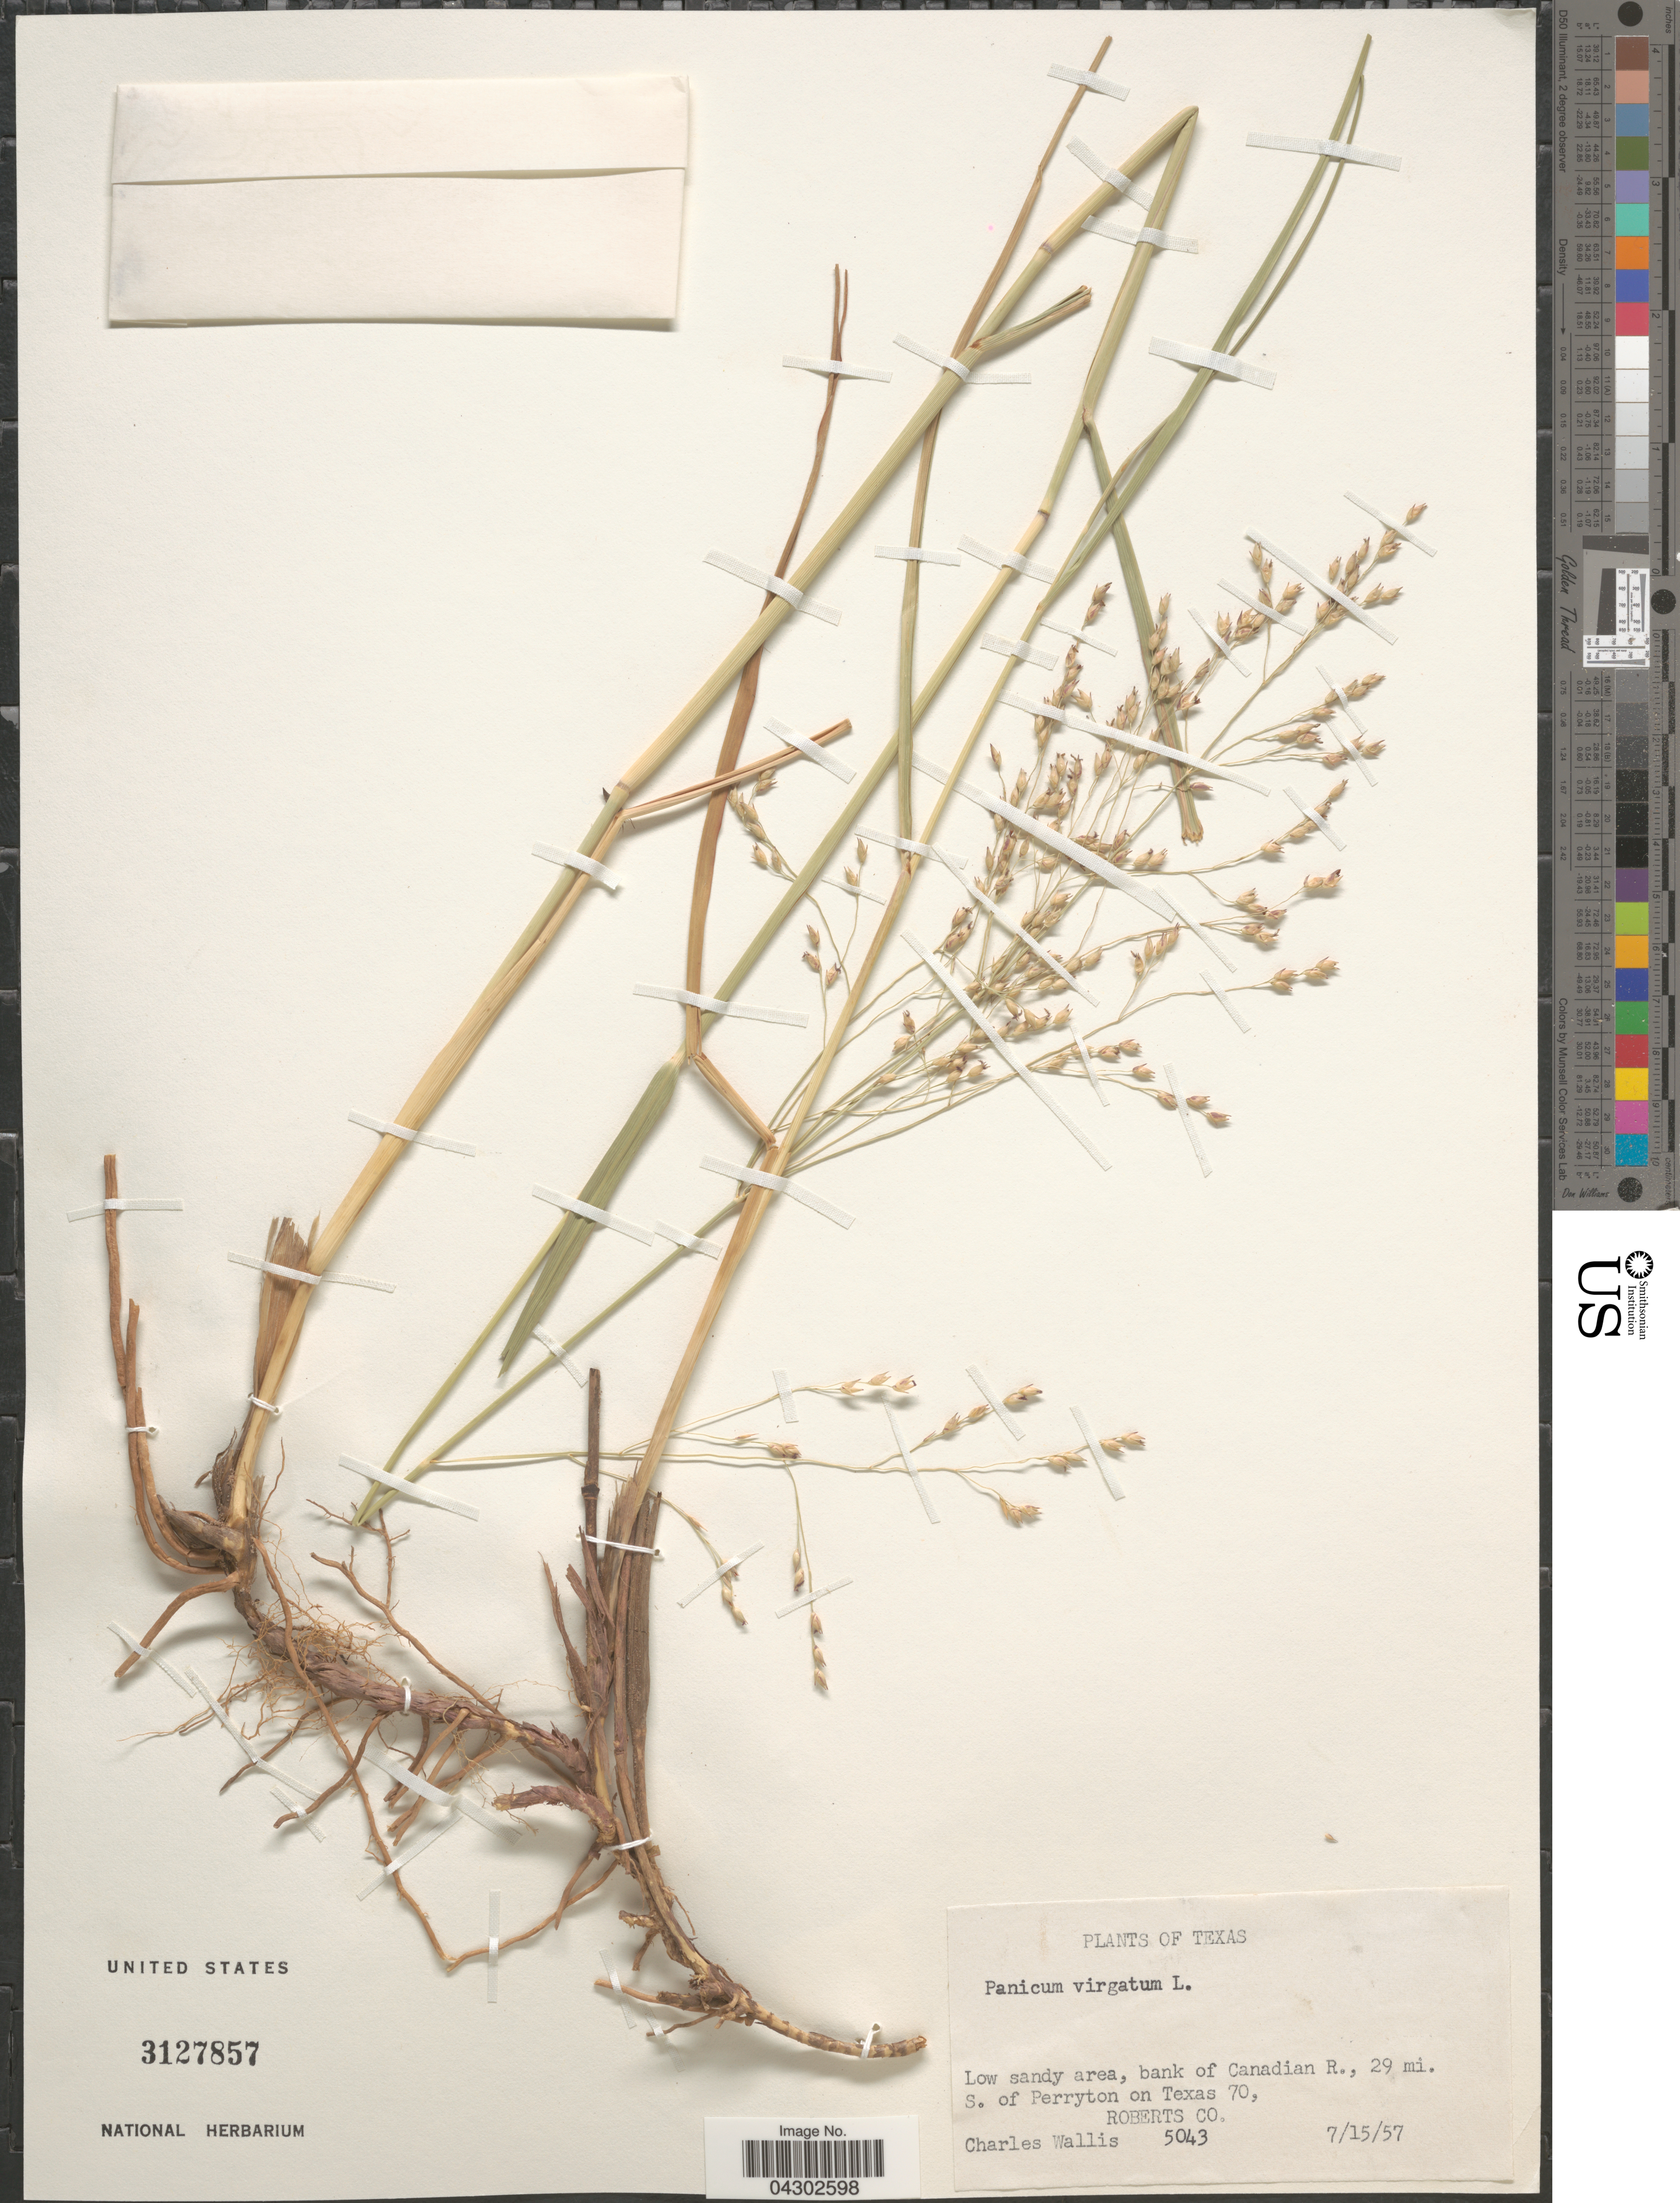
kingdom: Plantae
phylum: Tracheophyta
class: Liliopsida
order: Poales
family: Poaceae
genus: Panicum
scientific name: Panicum virgatum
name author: L.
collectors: C. Wallis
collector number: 5043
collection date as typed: Transcribed d/m/y: 15/7/57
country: United States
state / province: Texas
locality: Low sandy area, bank of Canadian R., 29 mi. S. of Perryton on Texas 70, Roberts Co.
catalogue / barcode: US 3127857